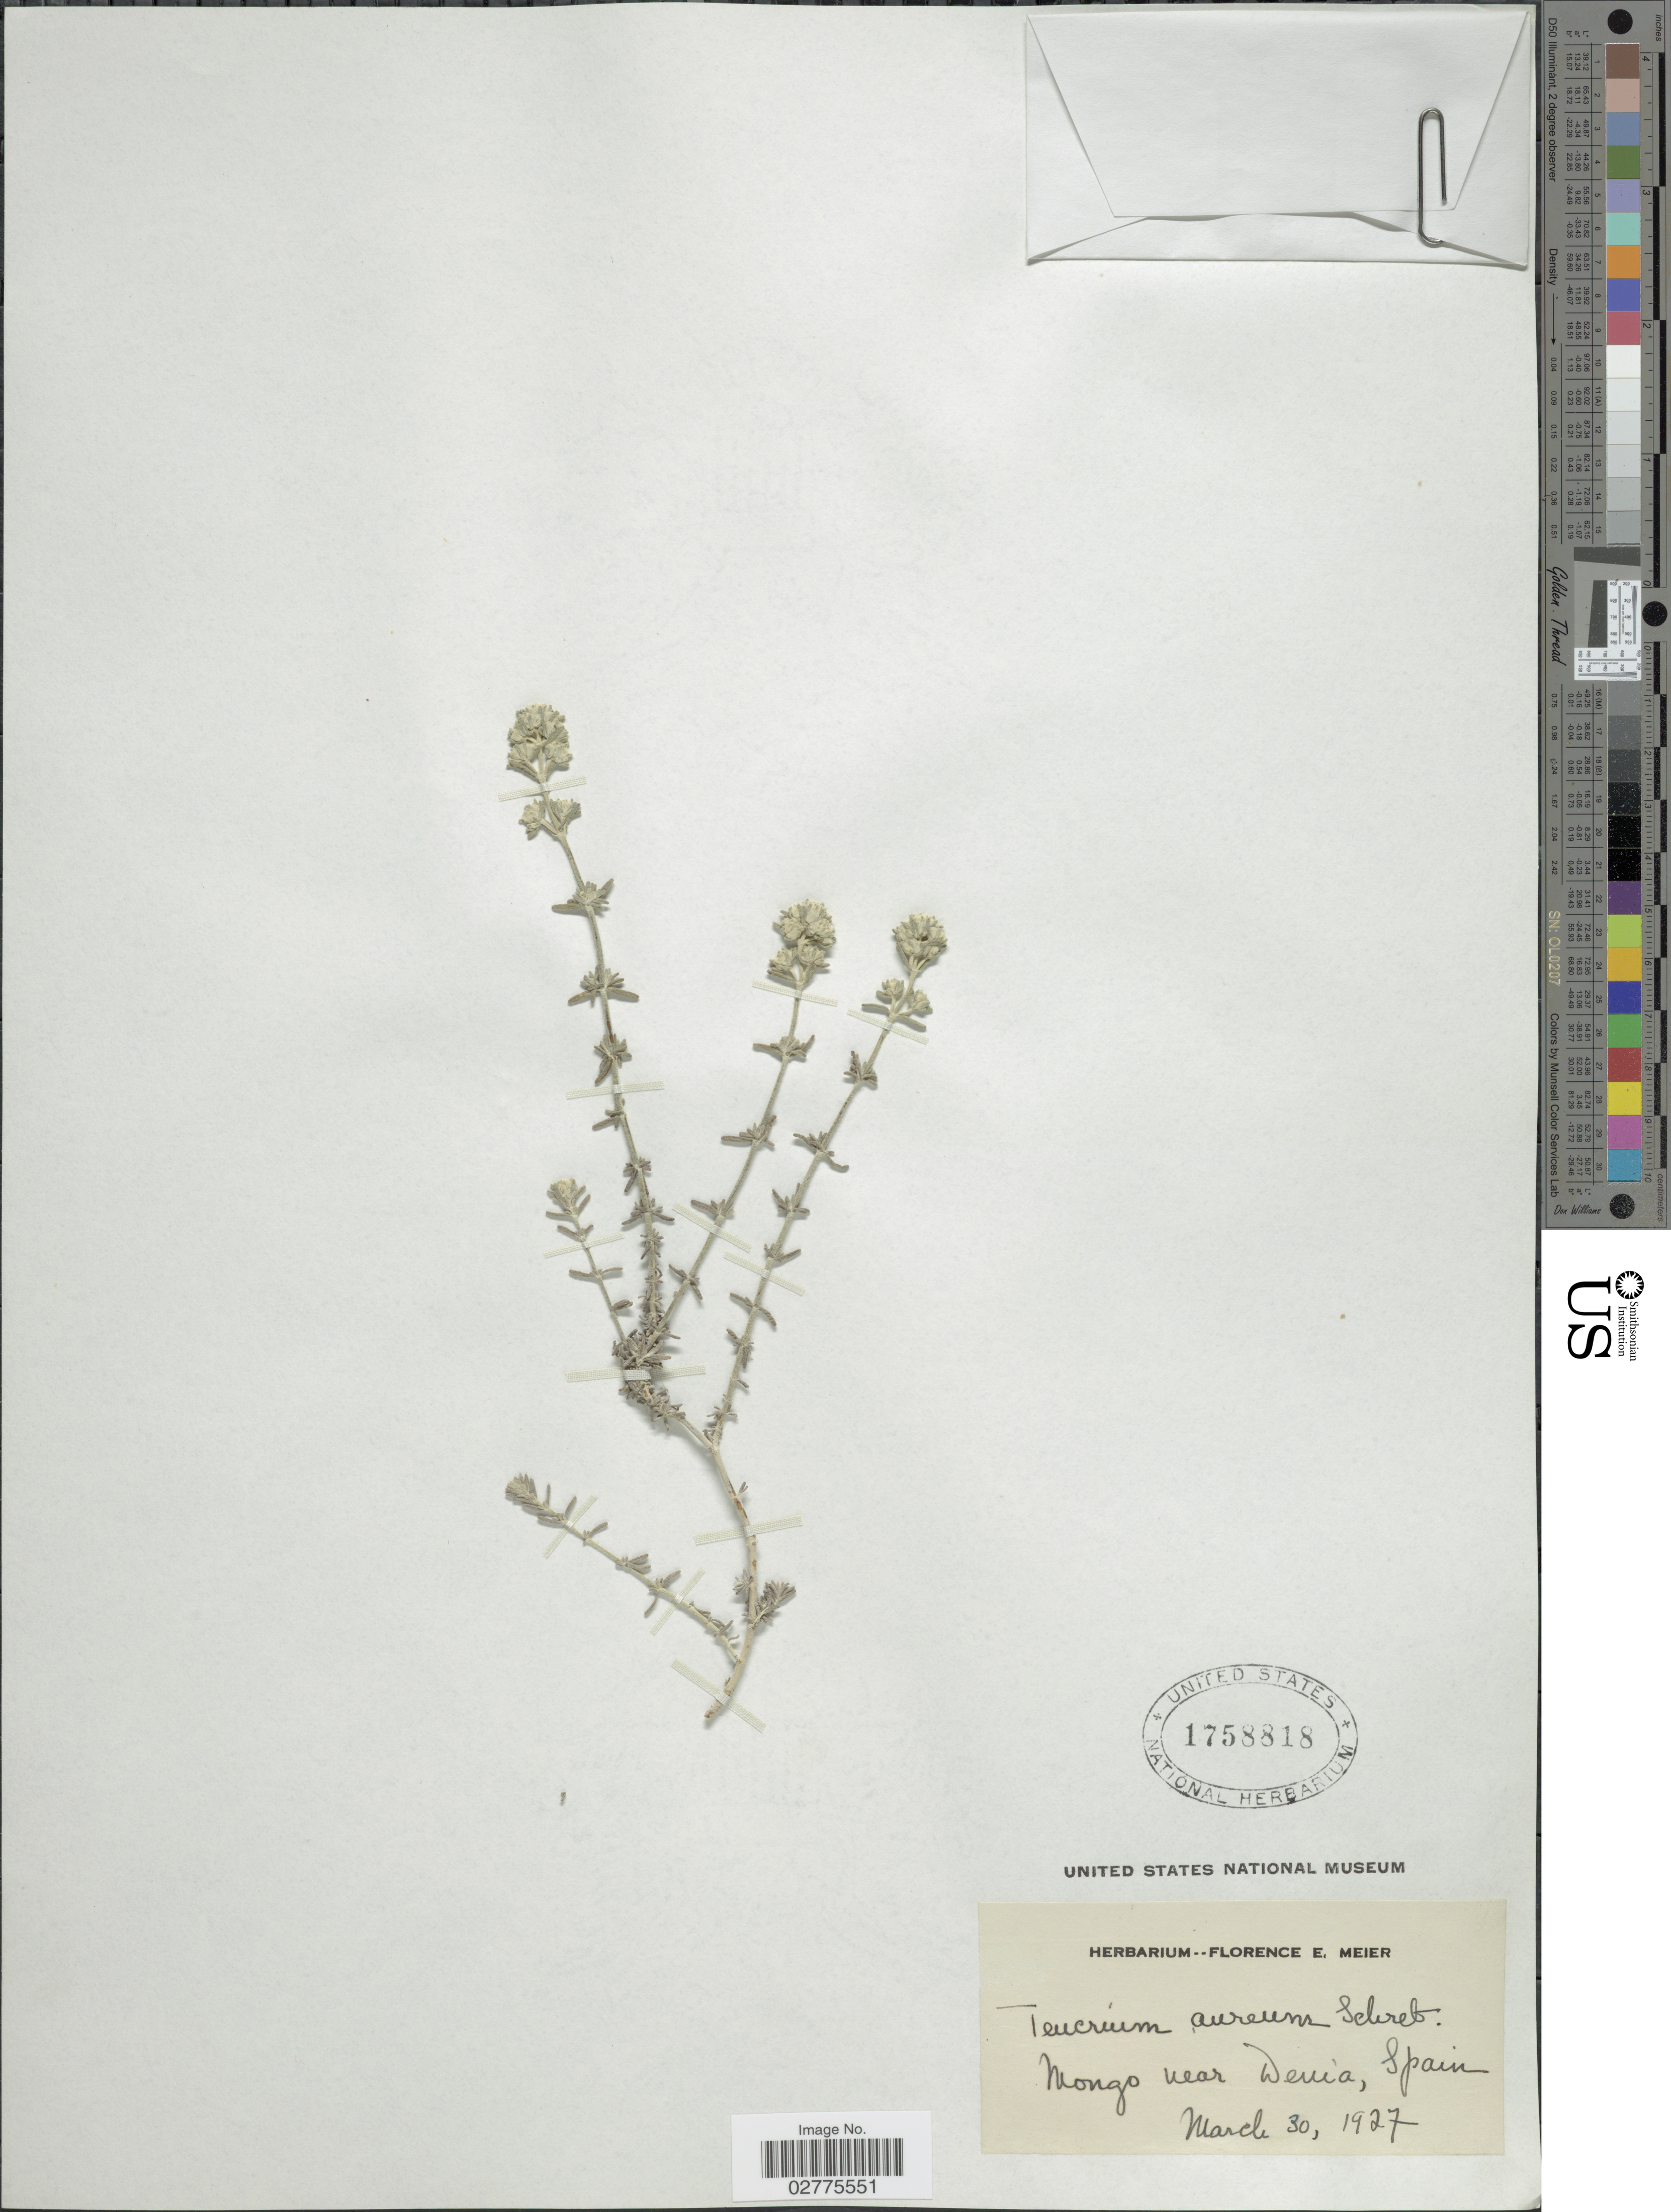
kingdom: Plantae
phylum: Tracheophyta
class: Magnoliopsida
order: Lamiales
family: Lamiaceae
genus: Teucrium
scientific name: Teucrium aureum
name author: Schreb.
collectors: ex herb. Florence E. Meier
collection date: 1927-03-30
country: Spain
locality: Mongo near Denia.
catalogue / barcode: US 1758818